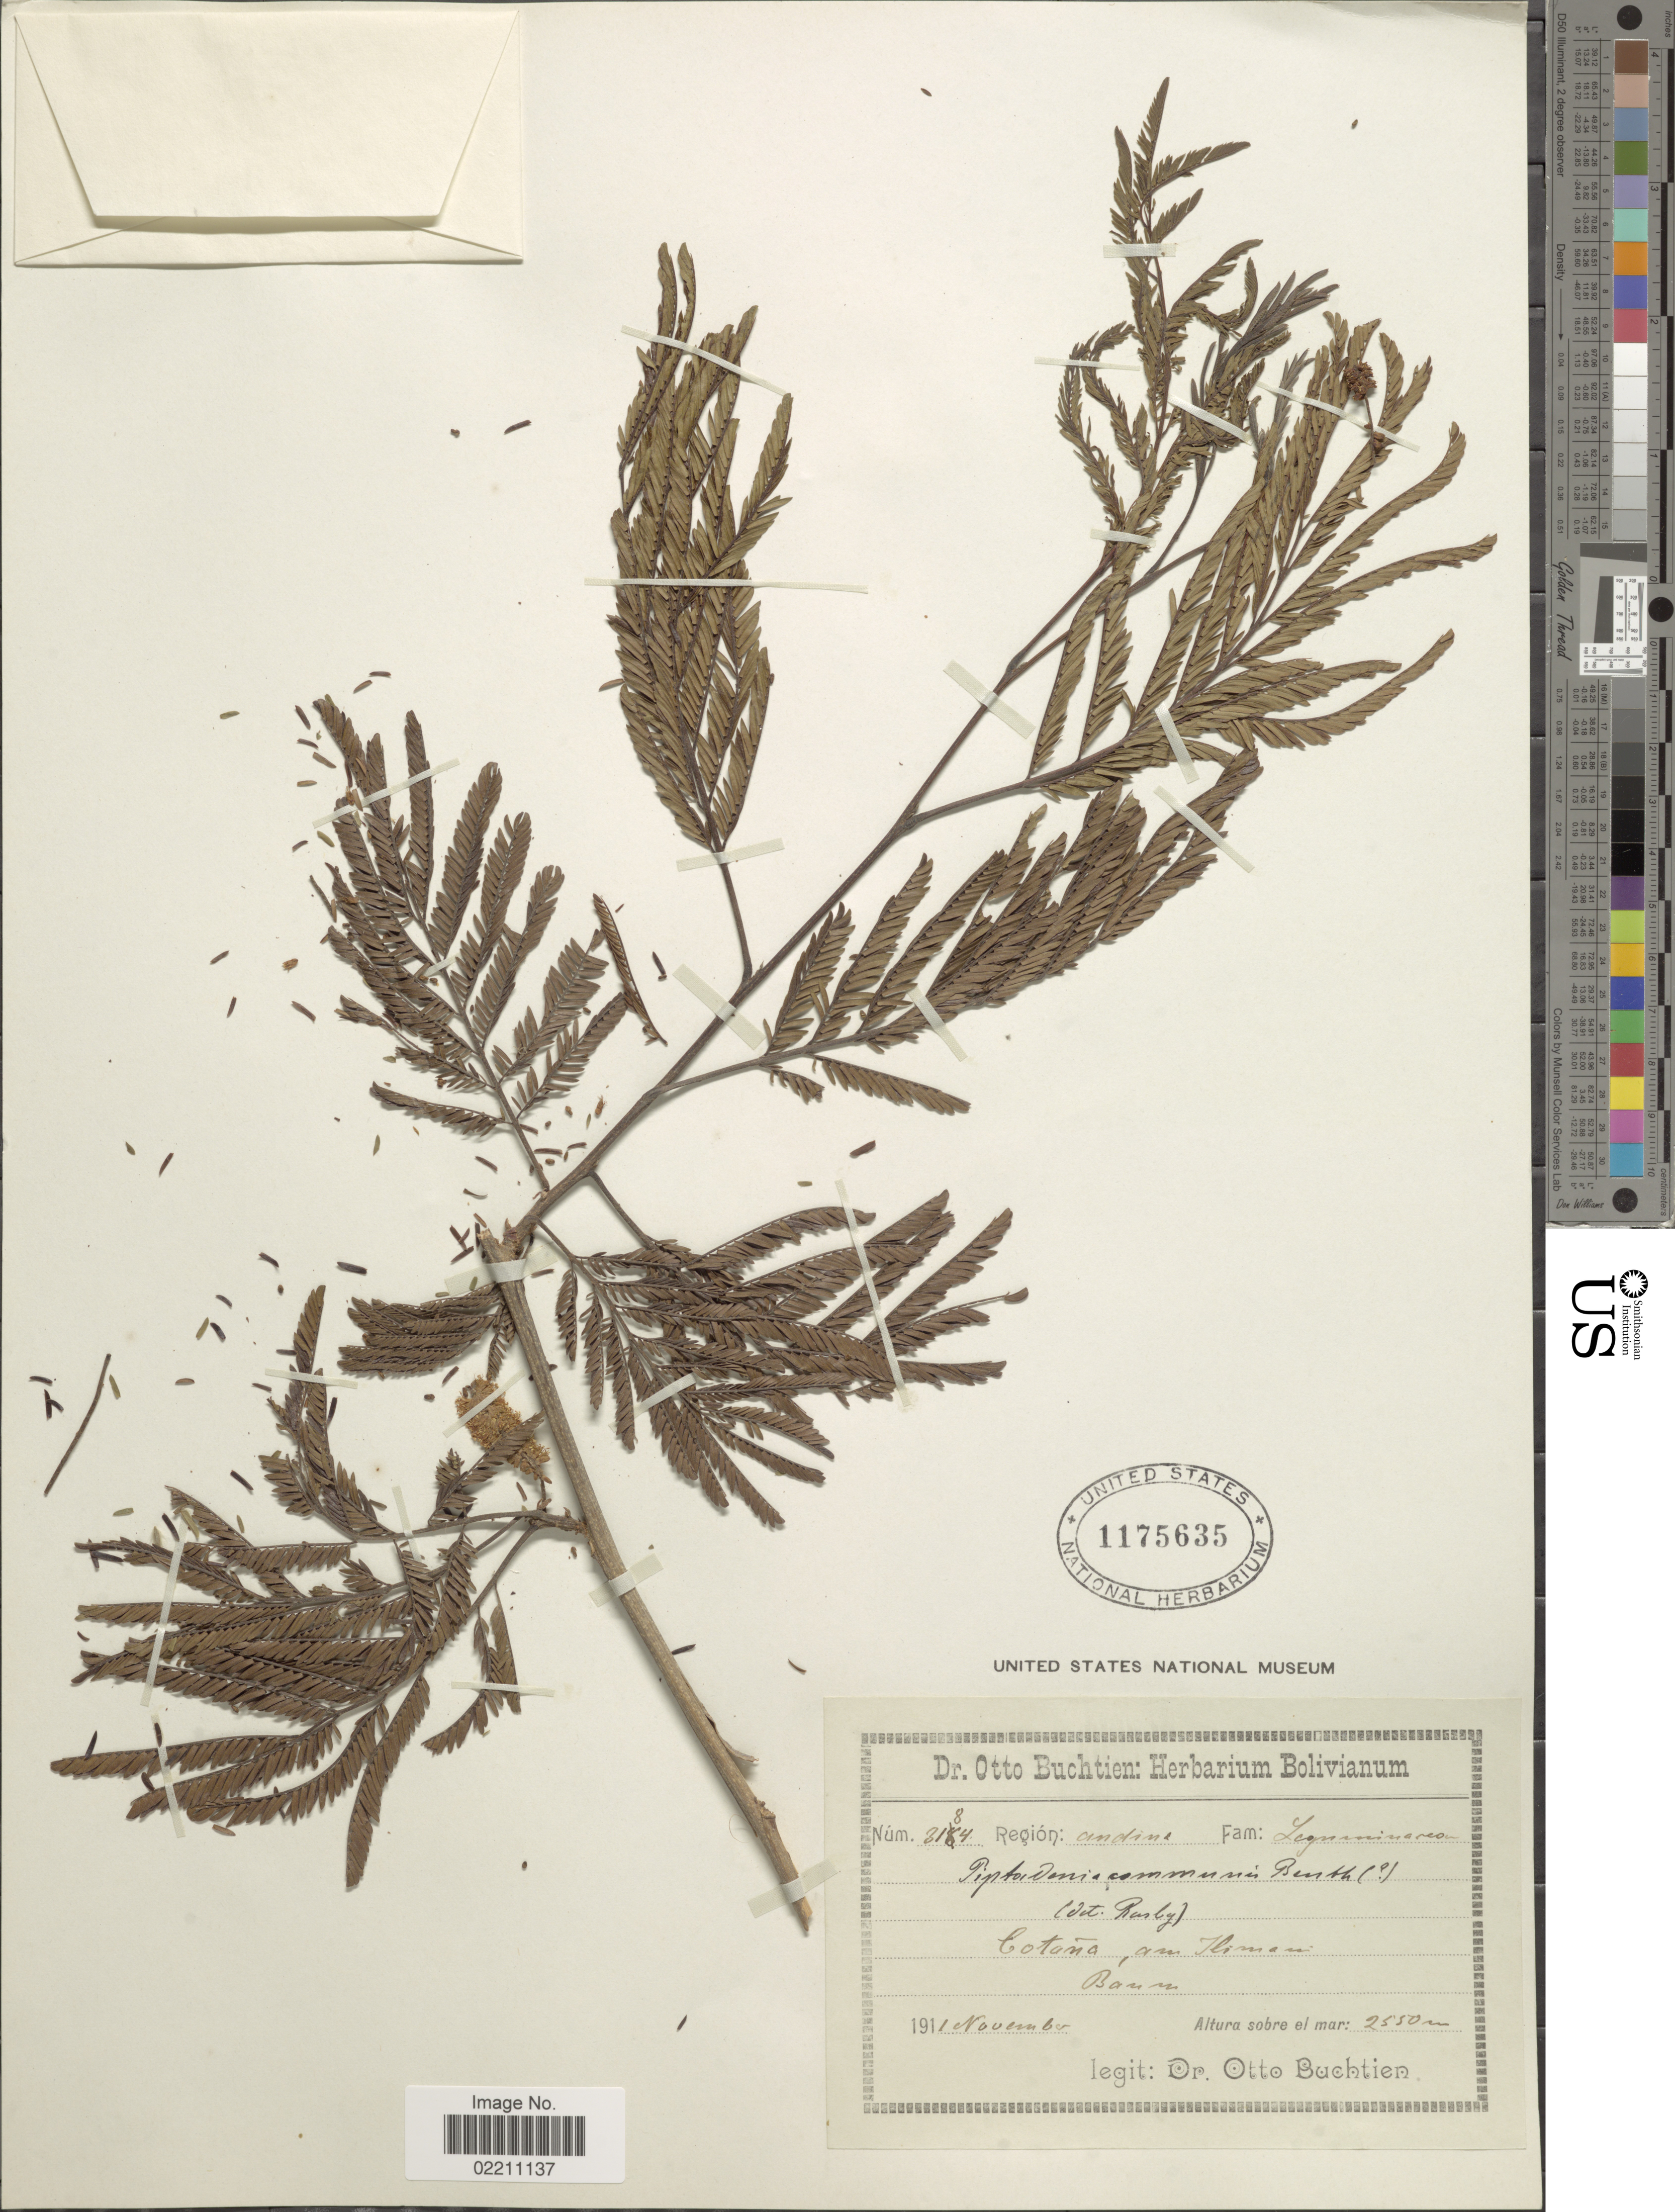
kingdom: Plantae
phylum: Tracheophyta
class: Magnoliopsida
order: Fabales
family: Fabaceae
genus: Parapiptadenia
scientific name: Parapiptadenia rigida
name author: (Benth.) Brenan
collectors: O. Buchtien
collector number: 3184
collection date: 1911-11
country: Bolivia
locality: Cotaña, Am Illimani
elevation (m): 2550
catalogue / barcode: US 1175635